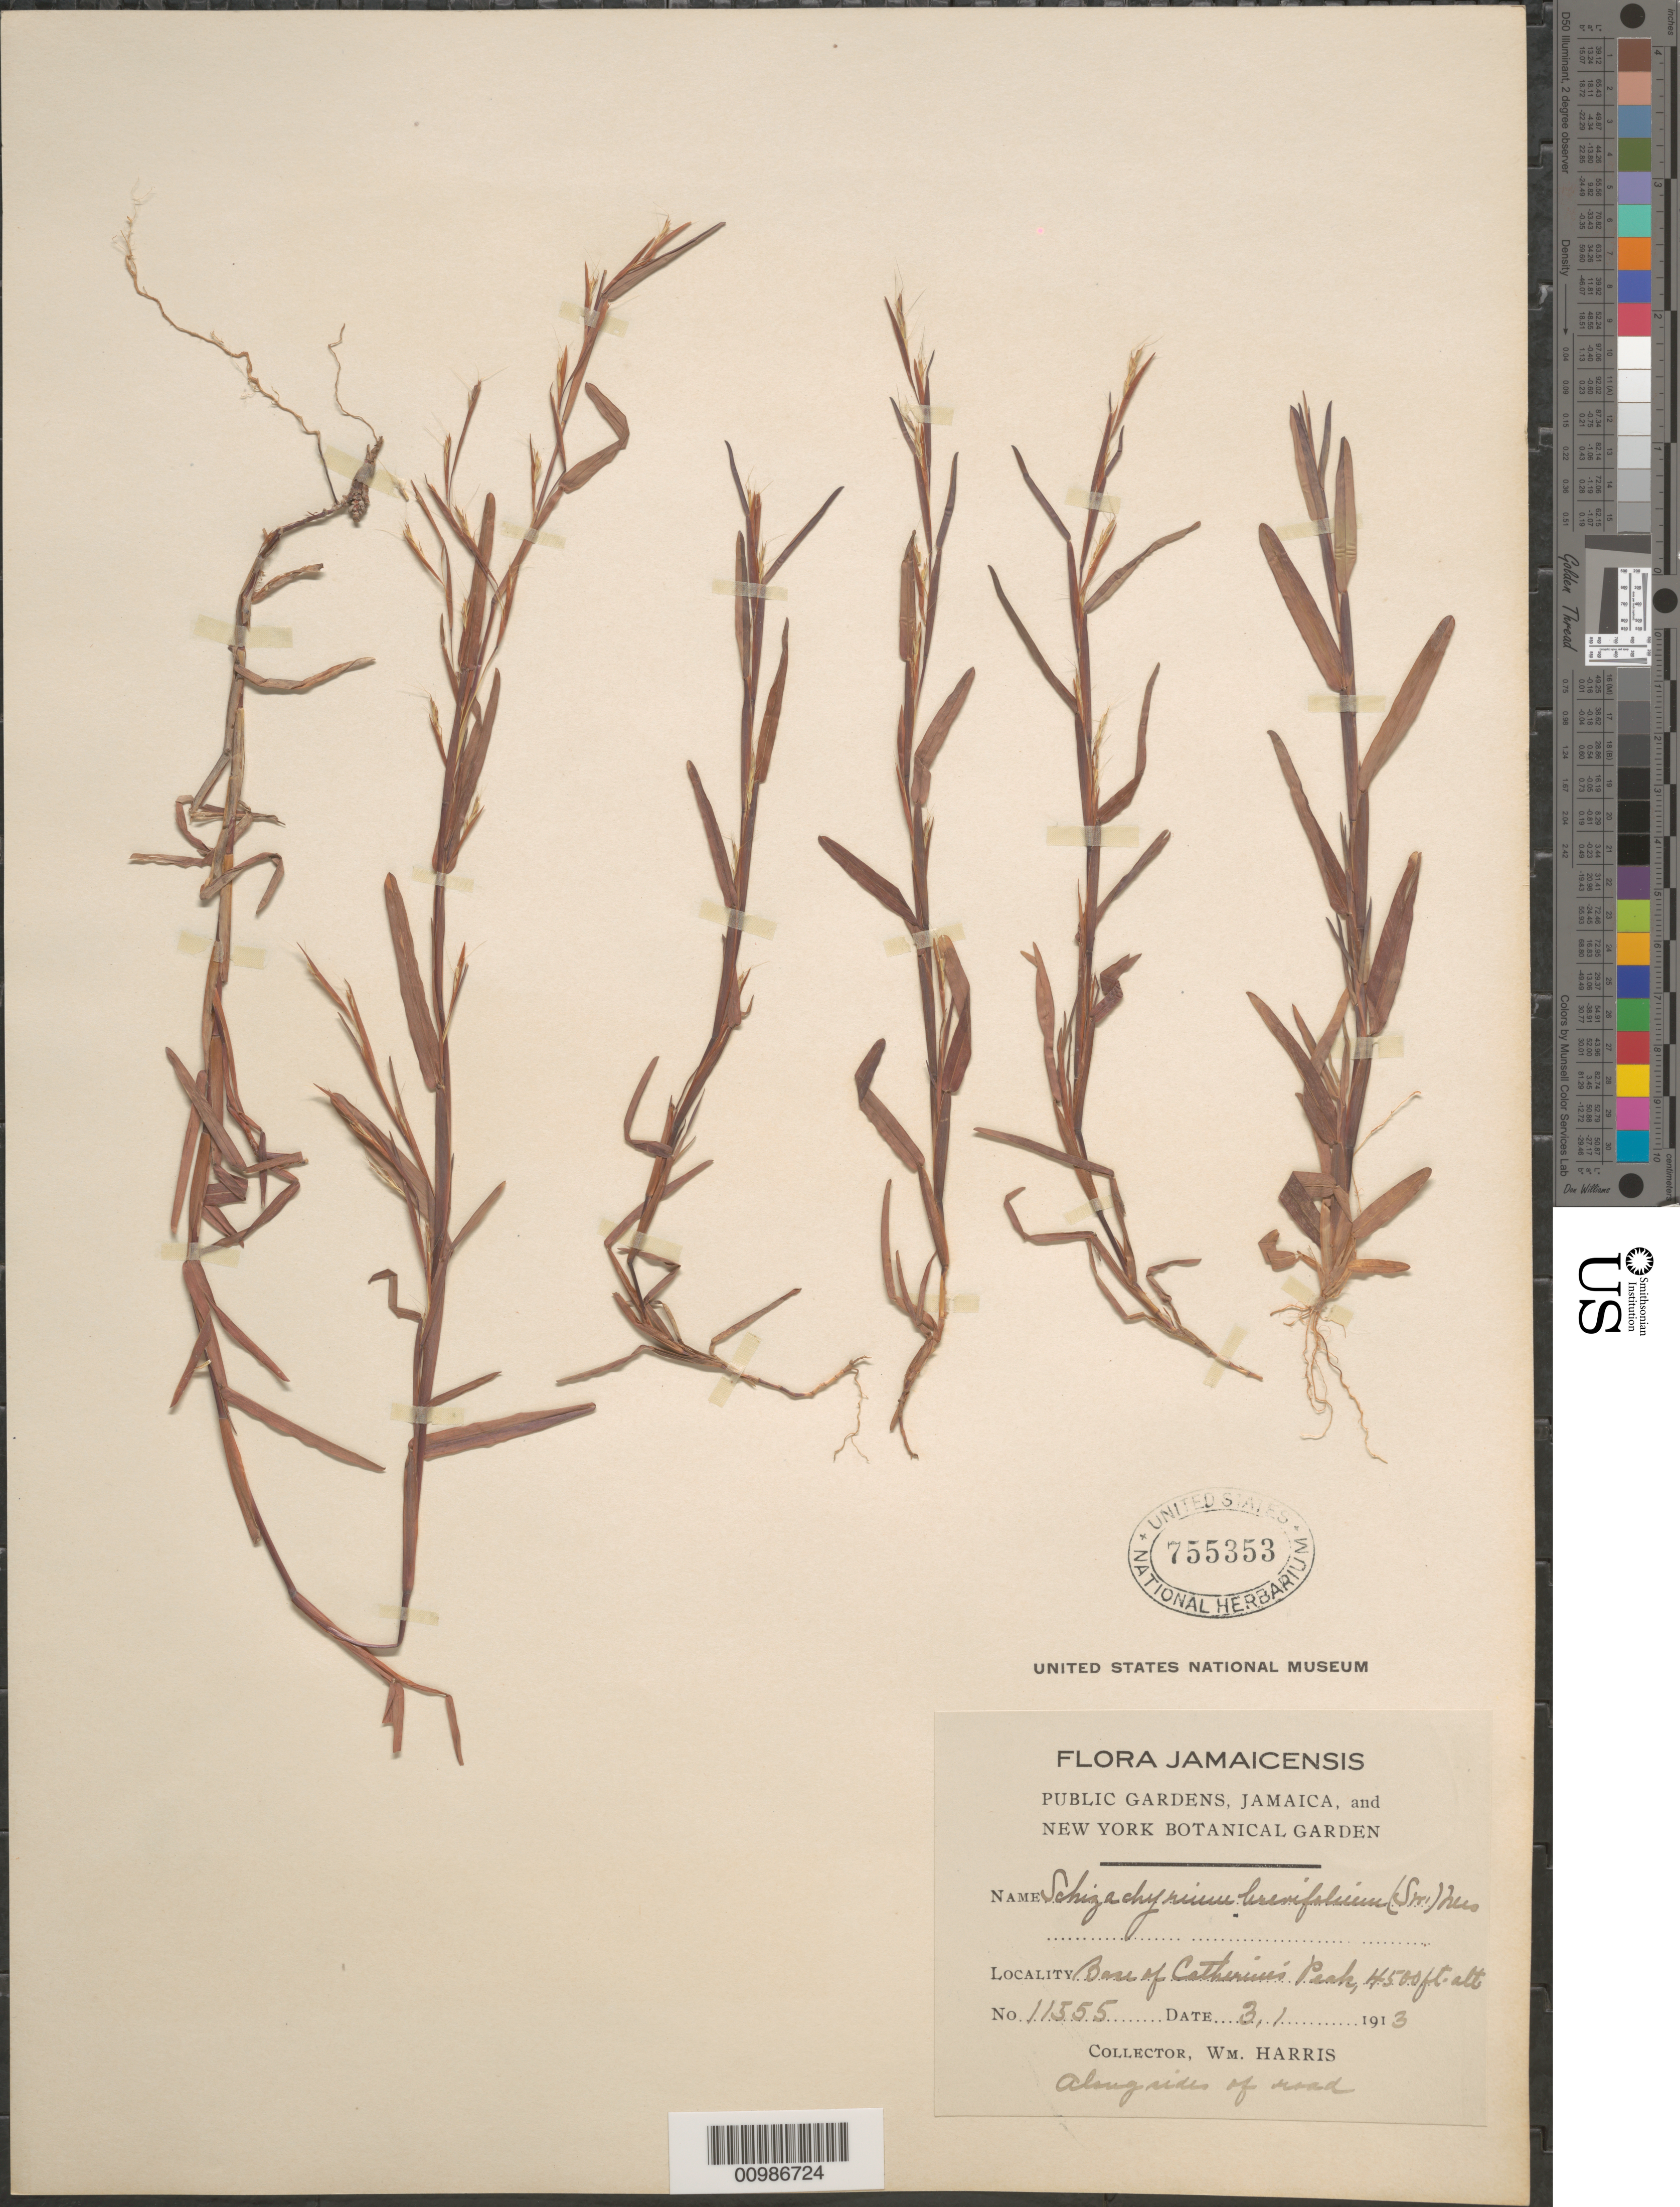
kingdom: Plantae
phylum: Tracheophyta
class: Liliopsida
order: Poales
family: Poaceae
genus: Andropogon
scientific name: Andropogon brevifolius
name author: Sw.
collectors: W. H. Harris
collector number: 11555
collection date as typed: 03 Jan 1913 to 01 Mar 1913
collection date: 1913-01-03/1913-03-01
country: Jamaica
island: Jamaica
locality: Base of Catherine's Peak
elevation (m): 1372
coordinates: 0 N, 0 E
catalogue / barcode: US 755353